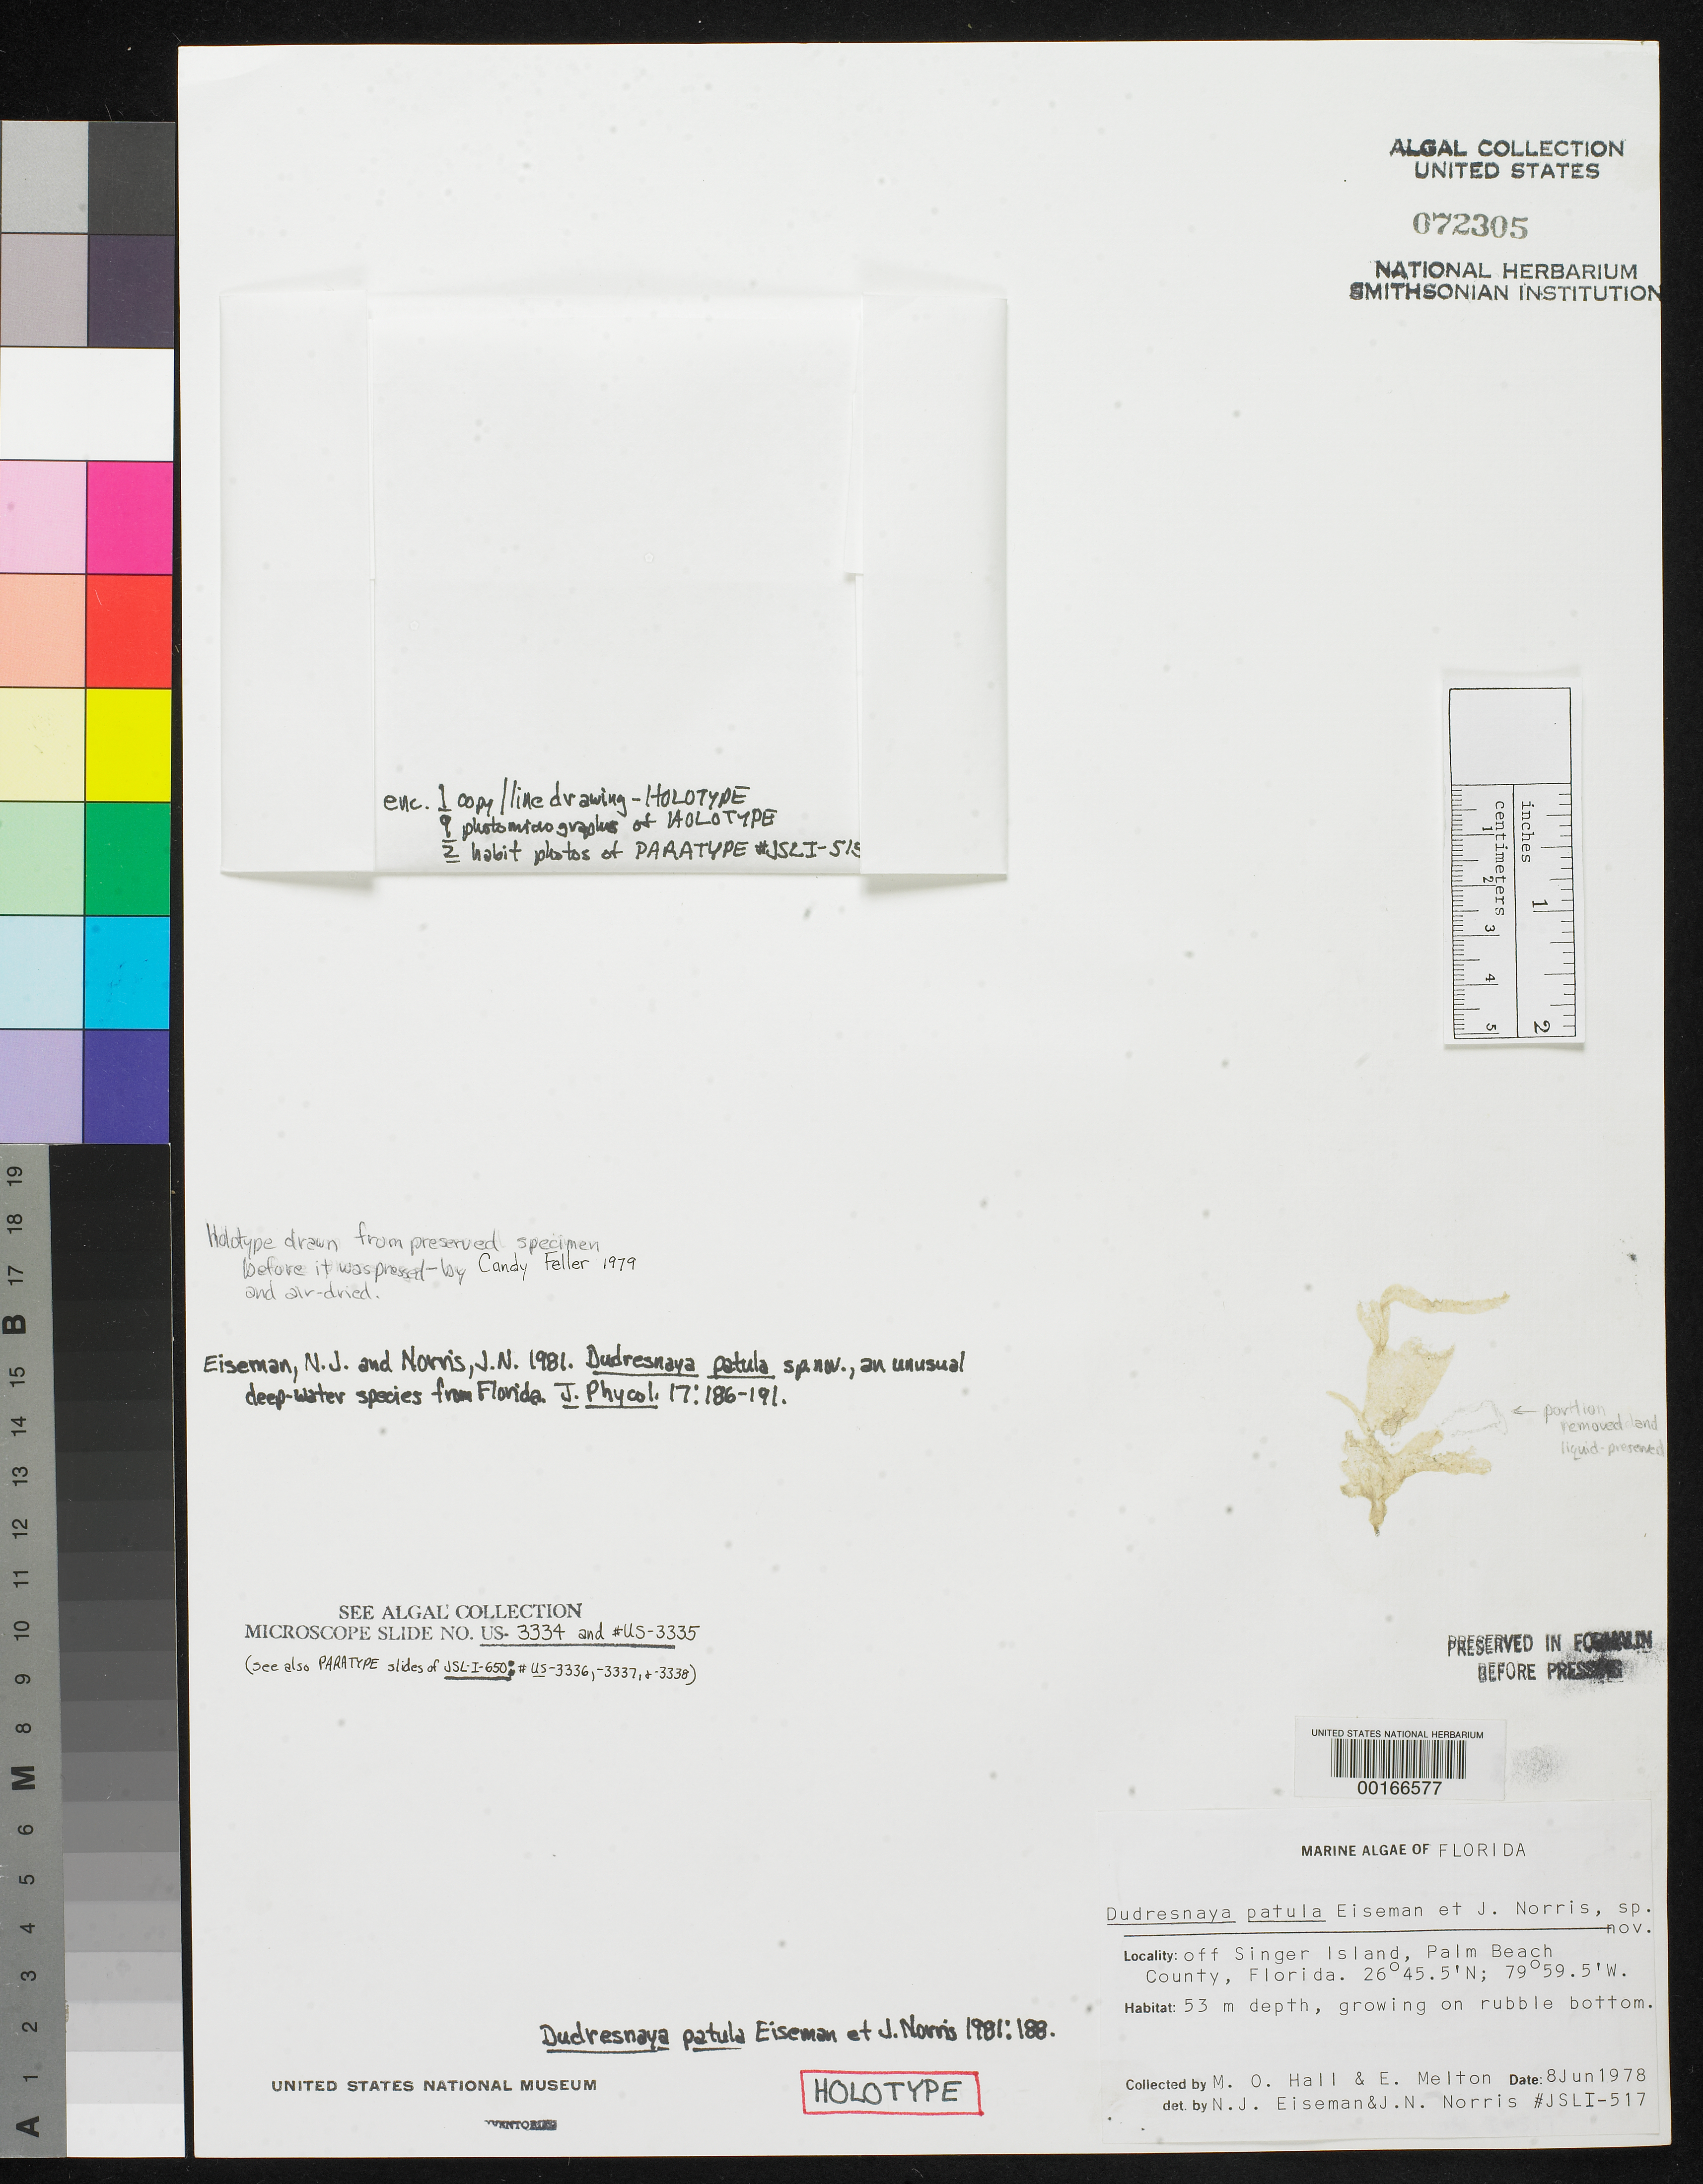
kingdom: Plantae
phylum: Rhodophyta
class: Florideophyceae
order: Gigartinales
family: Dumontiaceae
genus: Dudresnaya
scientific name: Dudresnaya patula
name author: Eiseman & J.N. Norris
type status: Holotype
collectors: M. Hall & E. Melton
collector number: JSLI-517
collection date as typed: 08 Jun 1978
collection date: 1978-06-08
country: United States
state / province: Florida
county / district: Palm Beach County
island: Singer Island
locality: Off Singer Island.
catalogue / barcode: US 72305